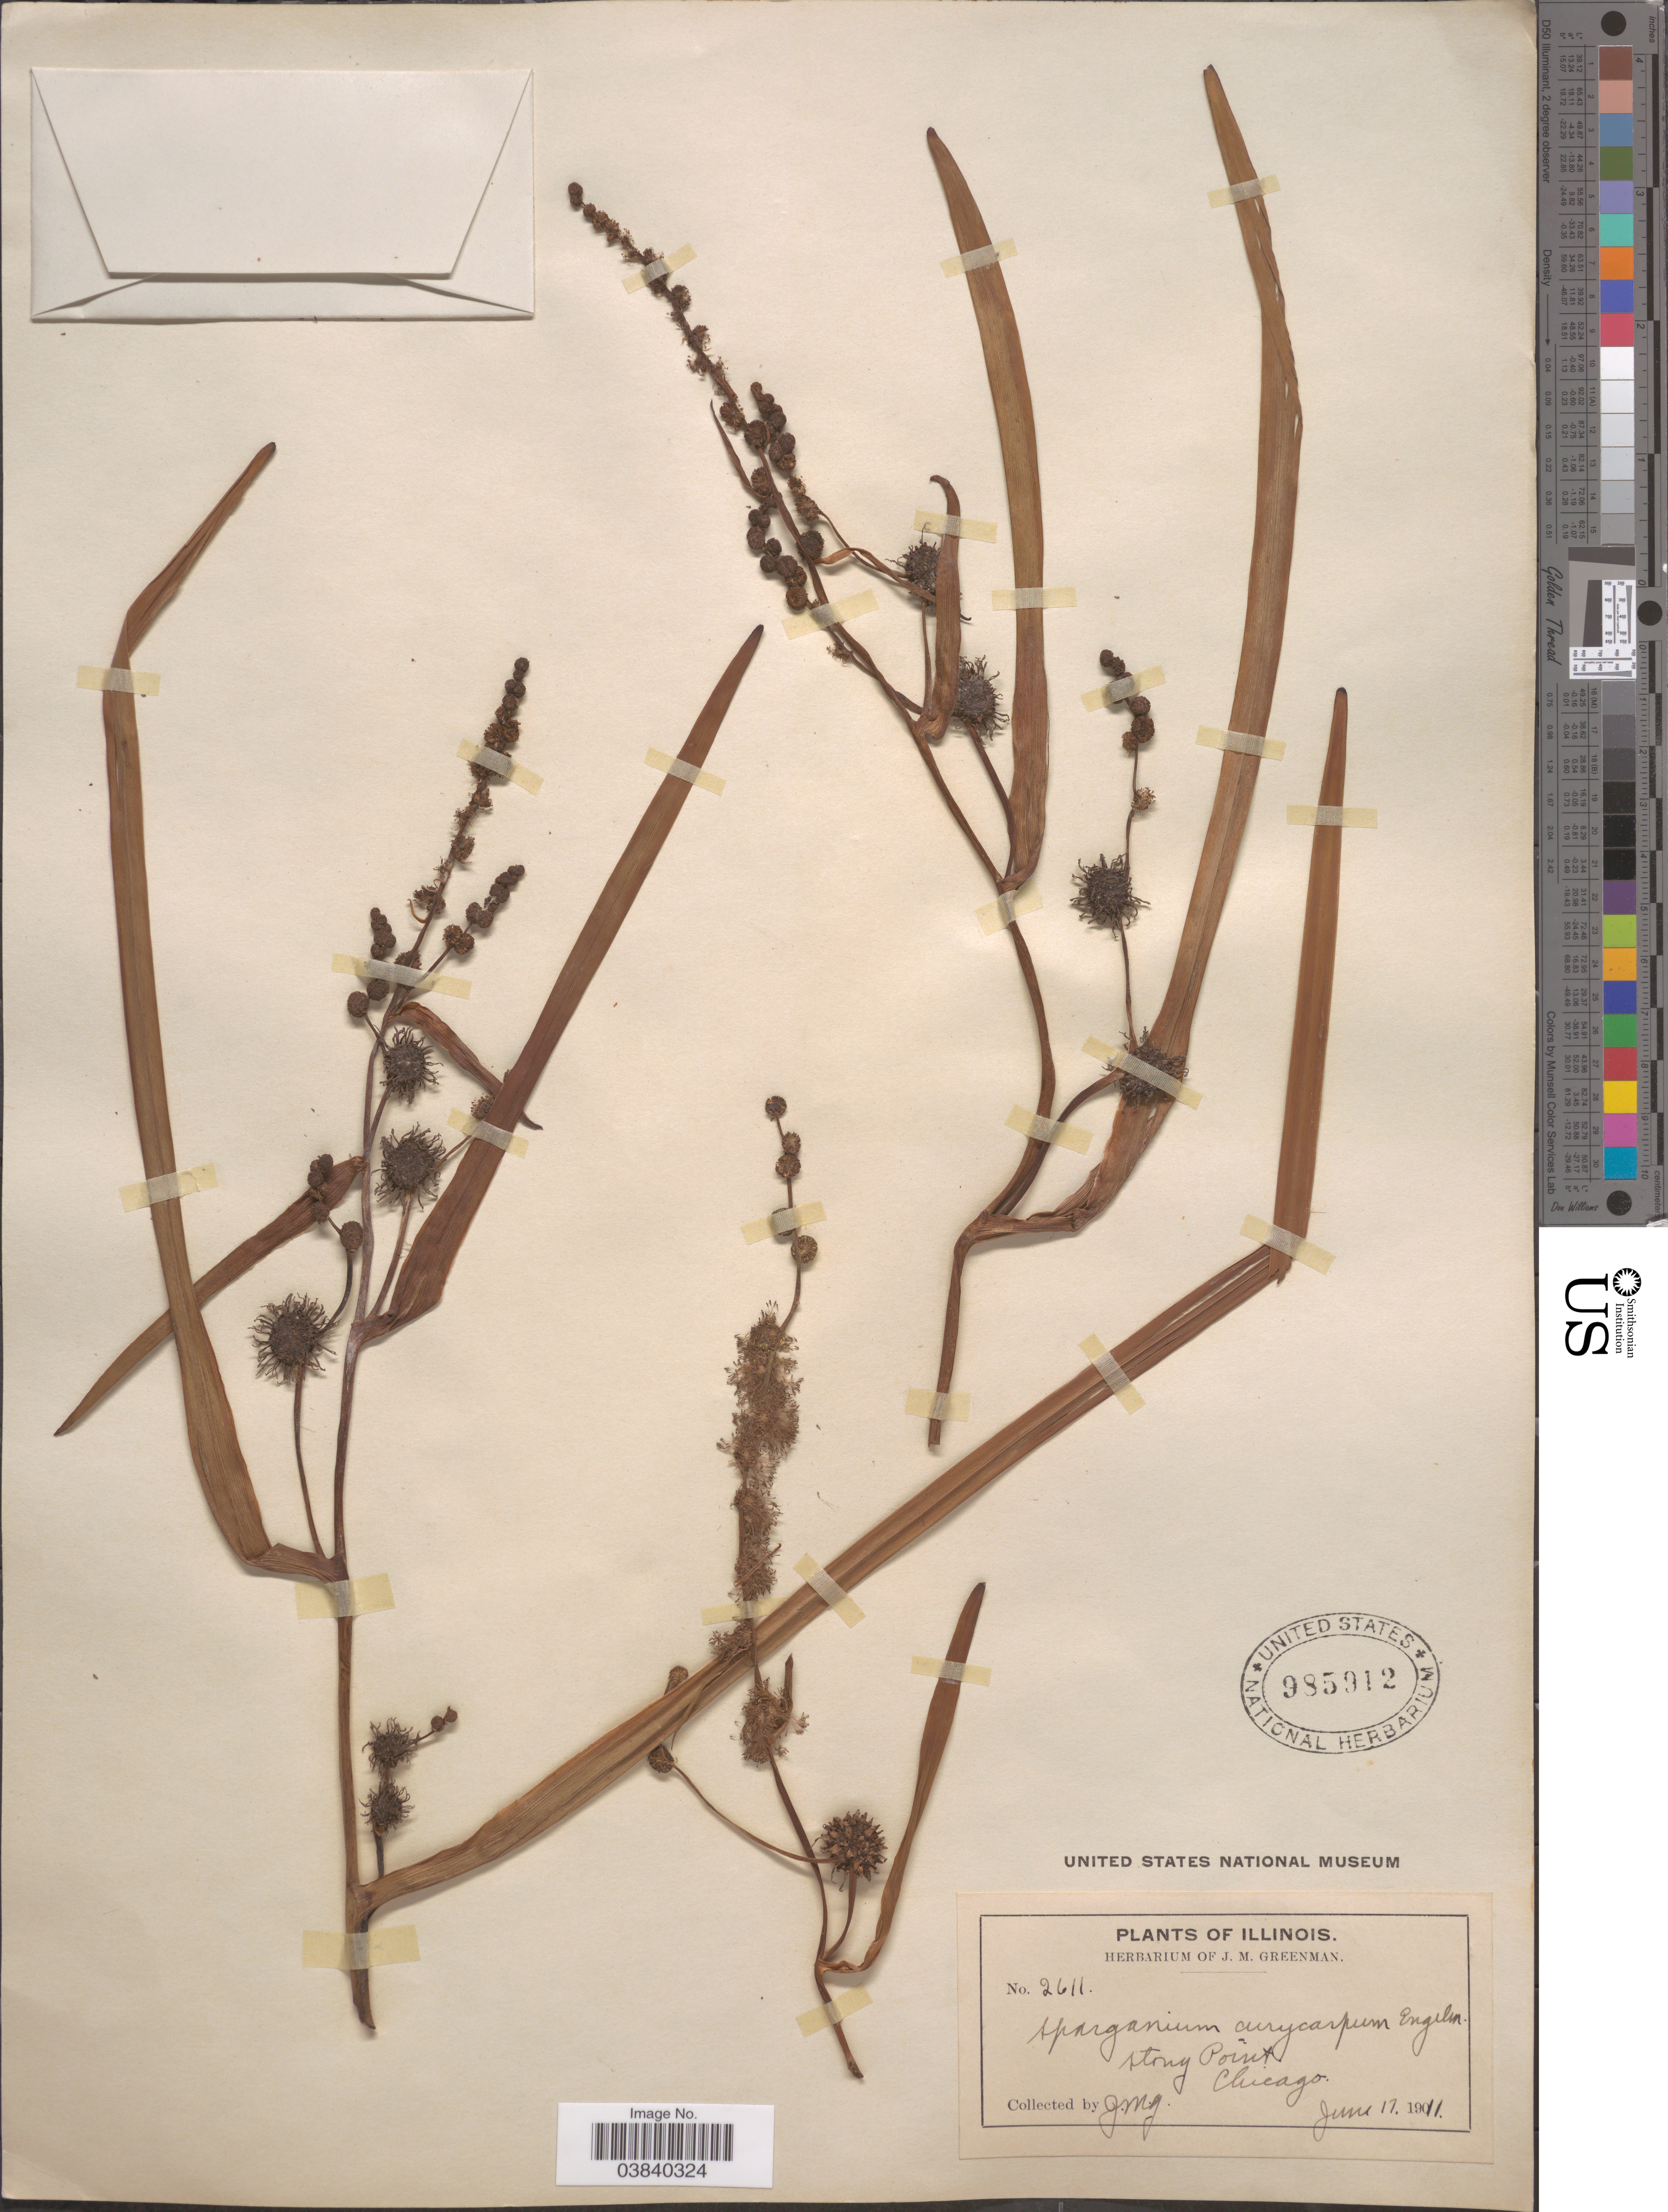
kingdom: Plantae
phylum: Tracheophyta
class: Liliopsida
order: Poales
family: Typhaceae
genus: Sparganium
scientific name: Sparganium eurycarpum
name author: Engelm.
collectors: J. M. Greenman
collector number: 2611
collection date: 1911-06-17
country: United States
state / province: Illinois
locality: Stony Point. Chicago.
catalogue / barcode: US 985912